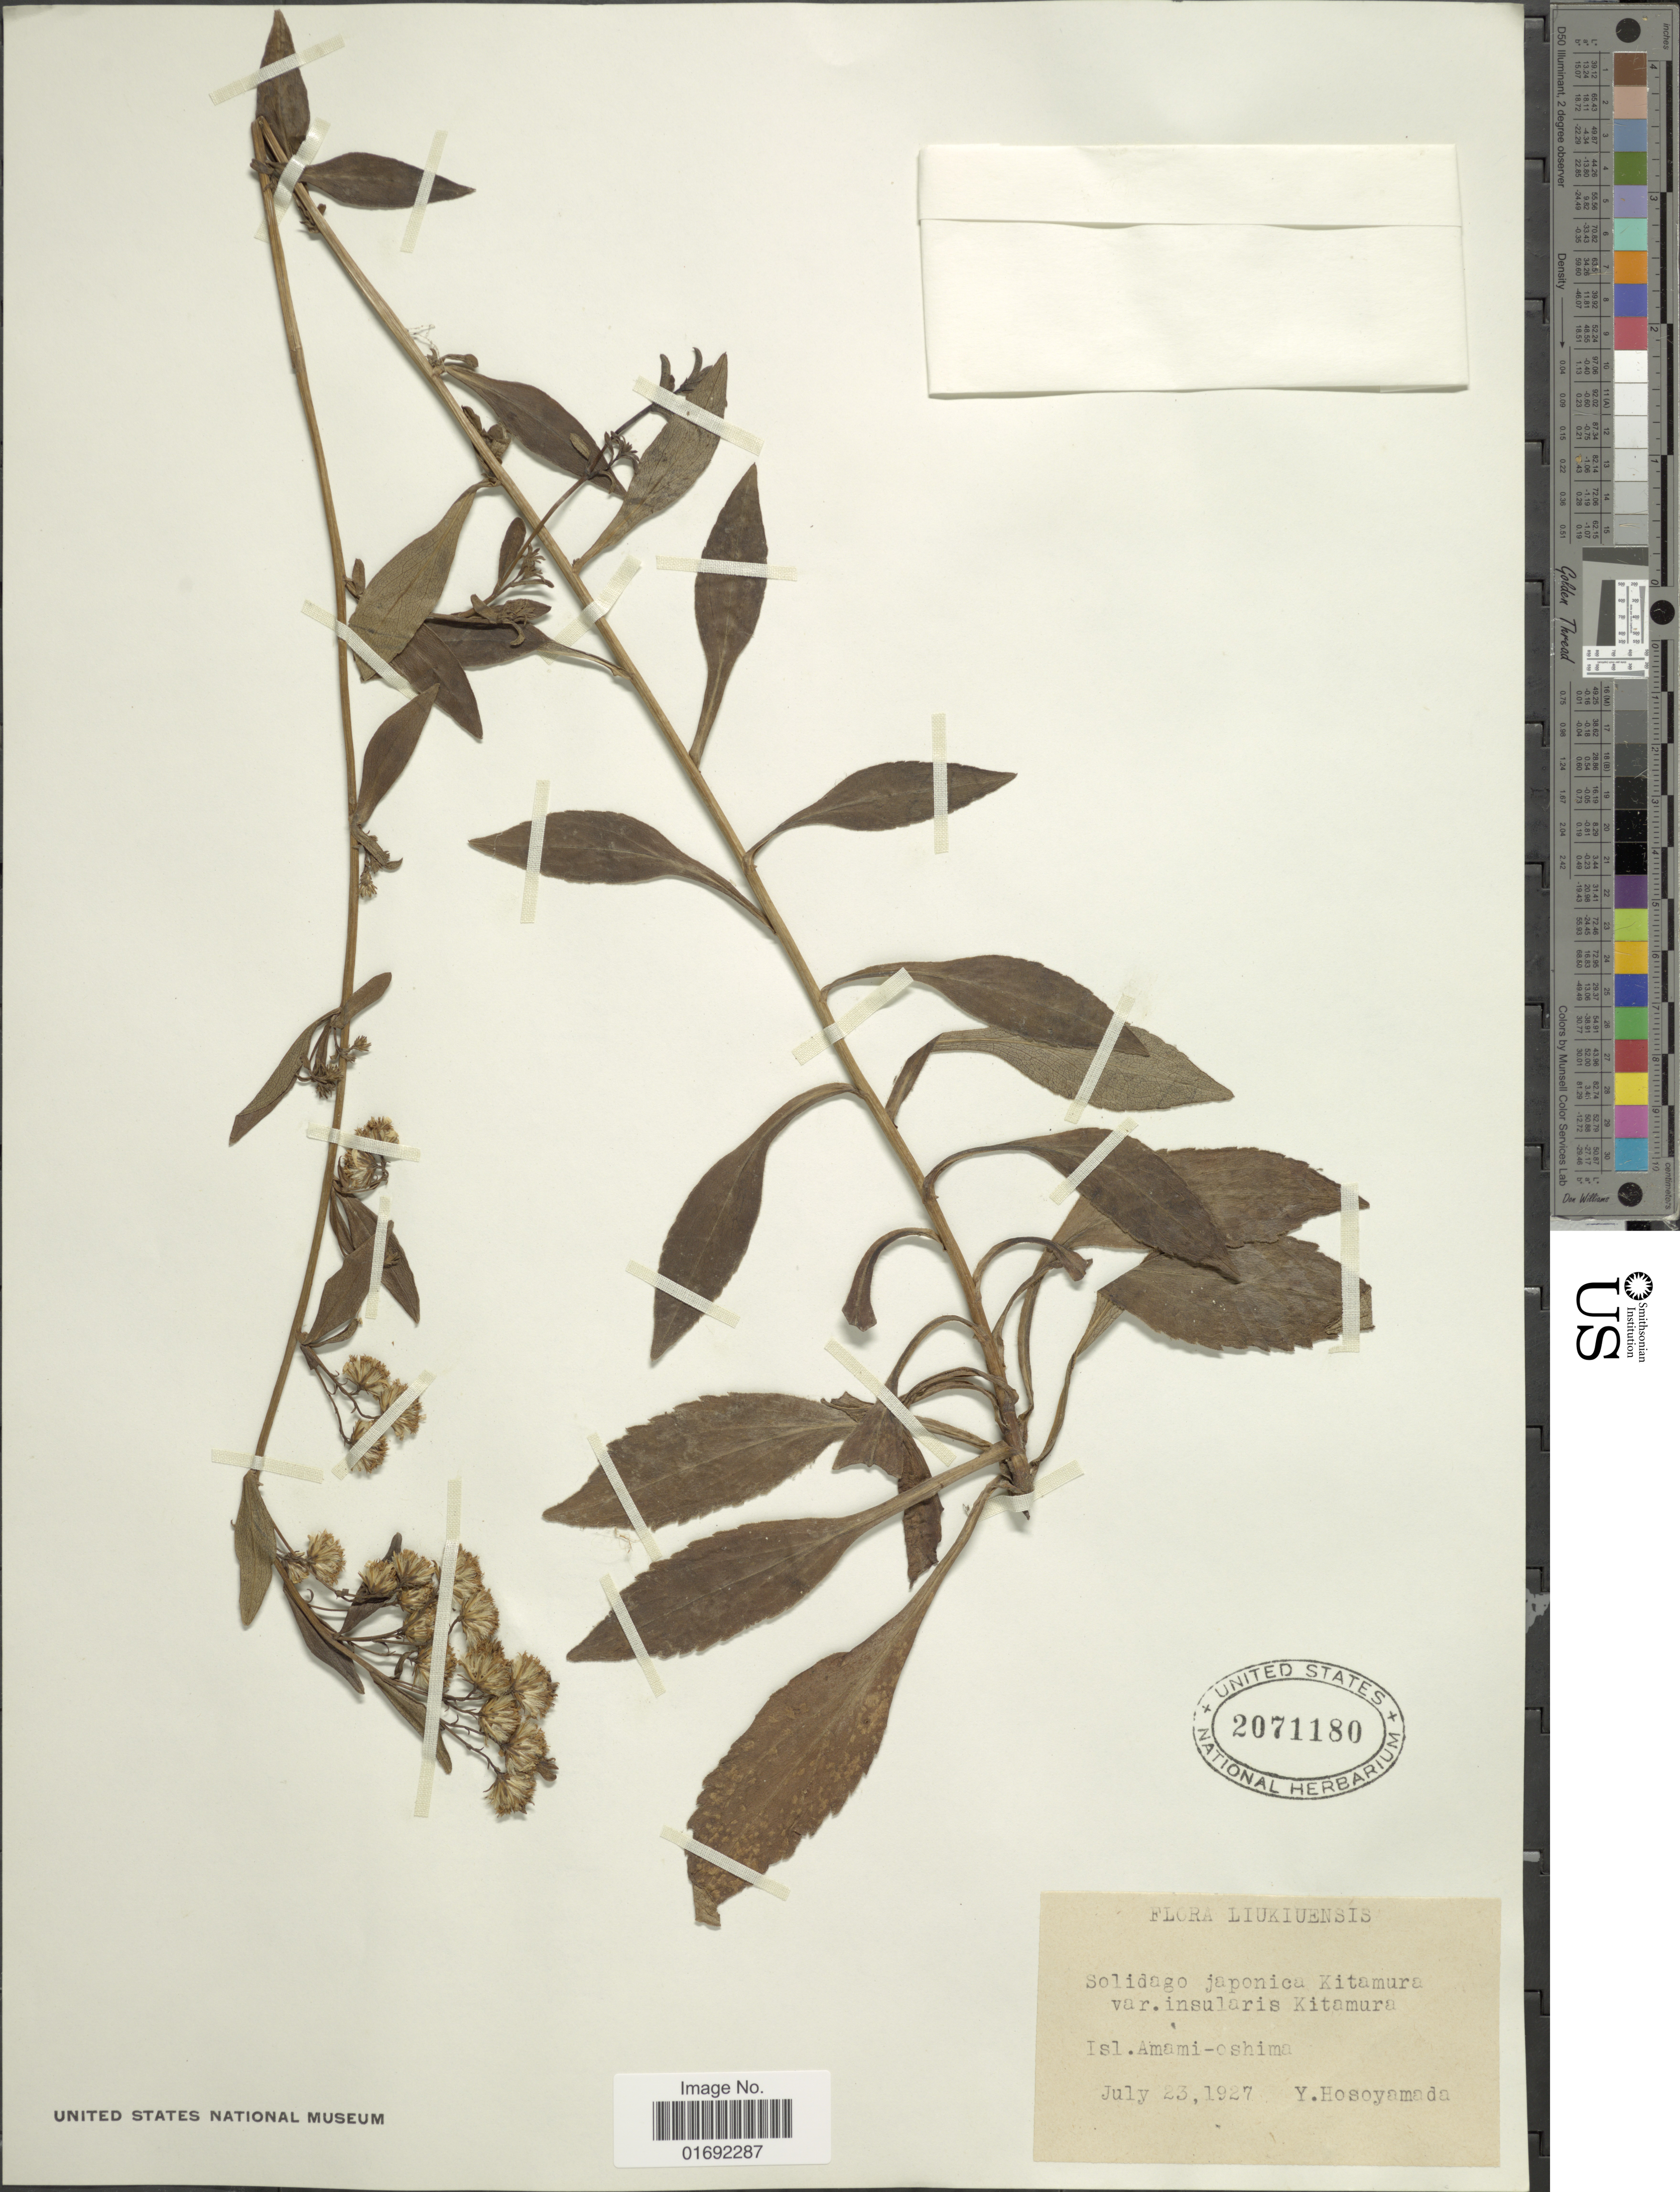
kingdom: Plantae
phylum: Tracheophyta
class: Magnoliopsida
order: Asterales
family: Asteraceae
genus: Solidago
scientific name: Solidago virgaurea var. asiatica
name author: Nakai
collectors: Y. Hosoyamada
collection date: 1927-07-23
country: Japan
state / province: Kagosima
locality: Liukiuensis, Isl. Amami-oshima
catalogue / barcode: US 2071180